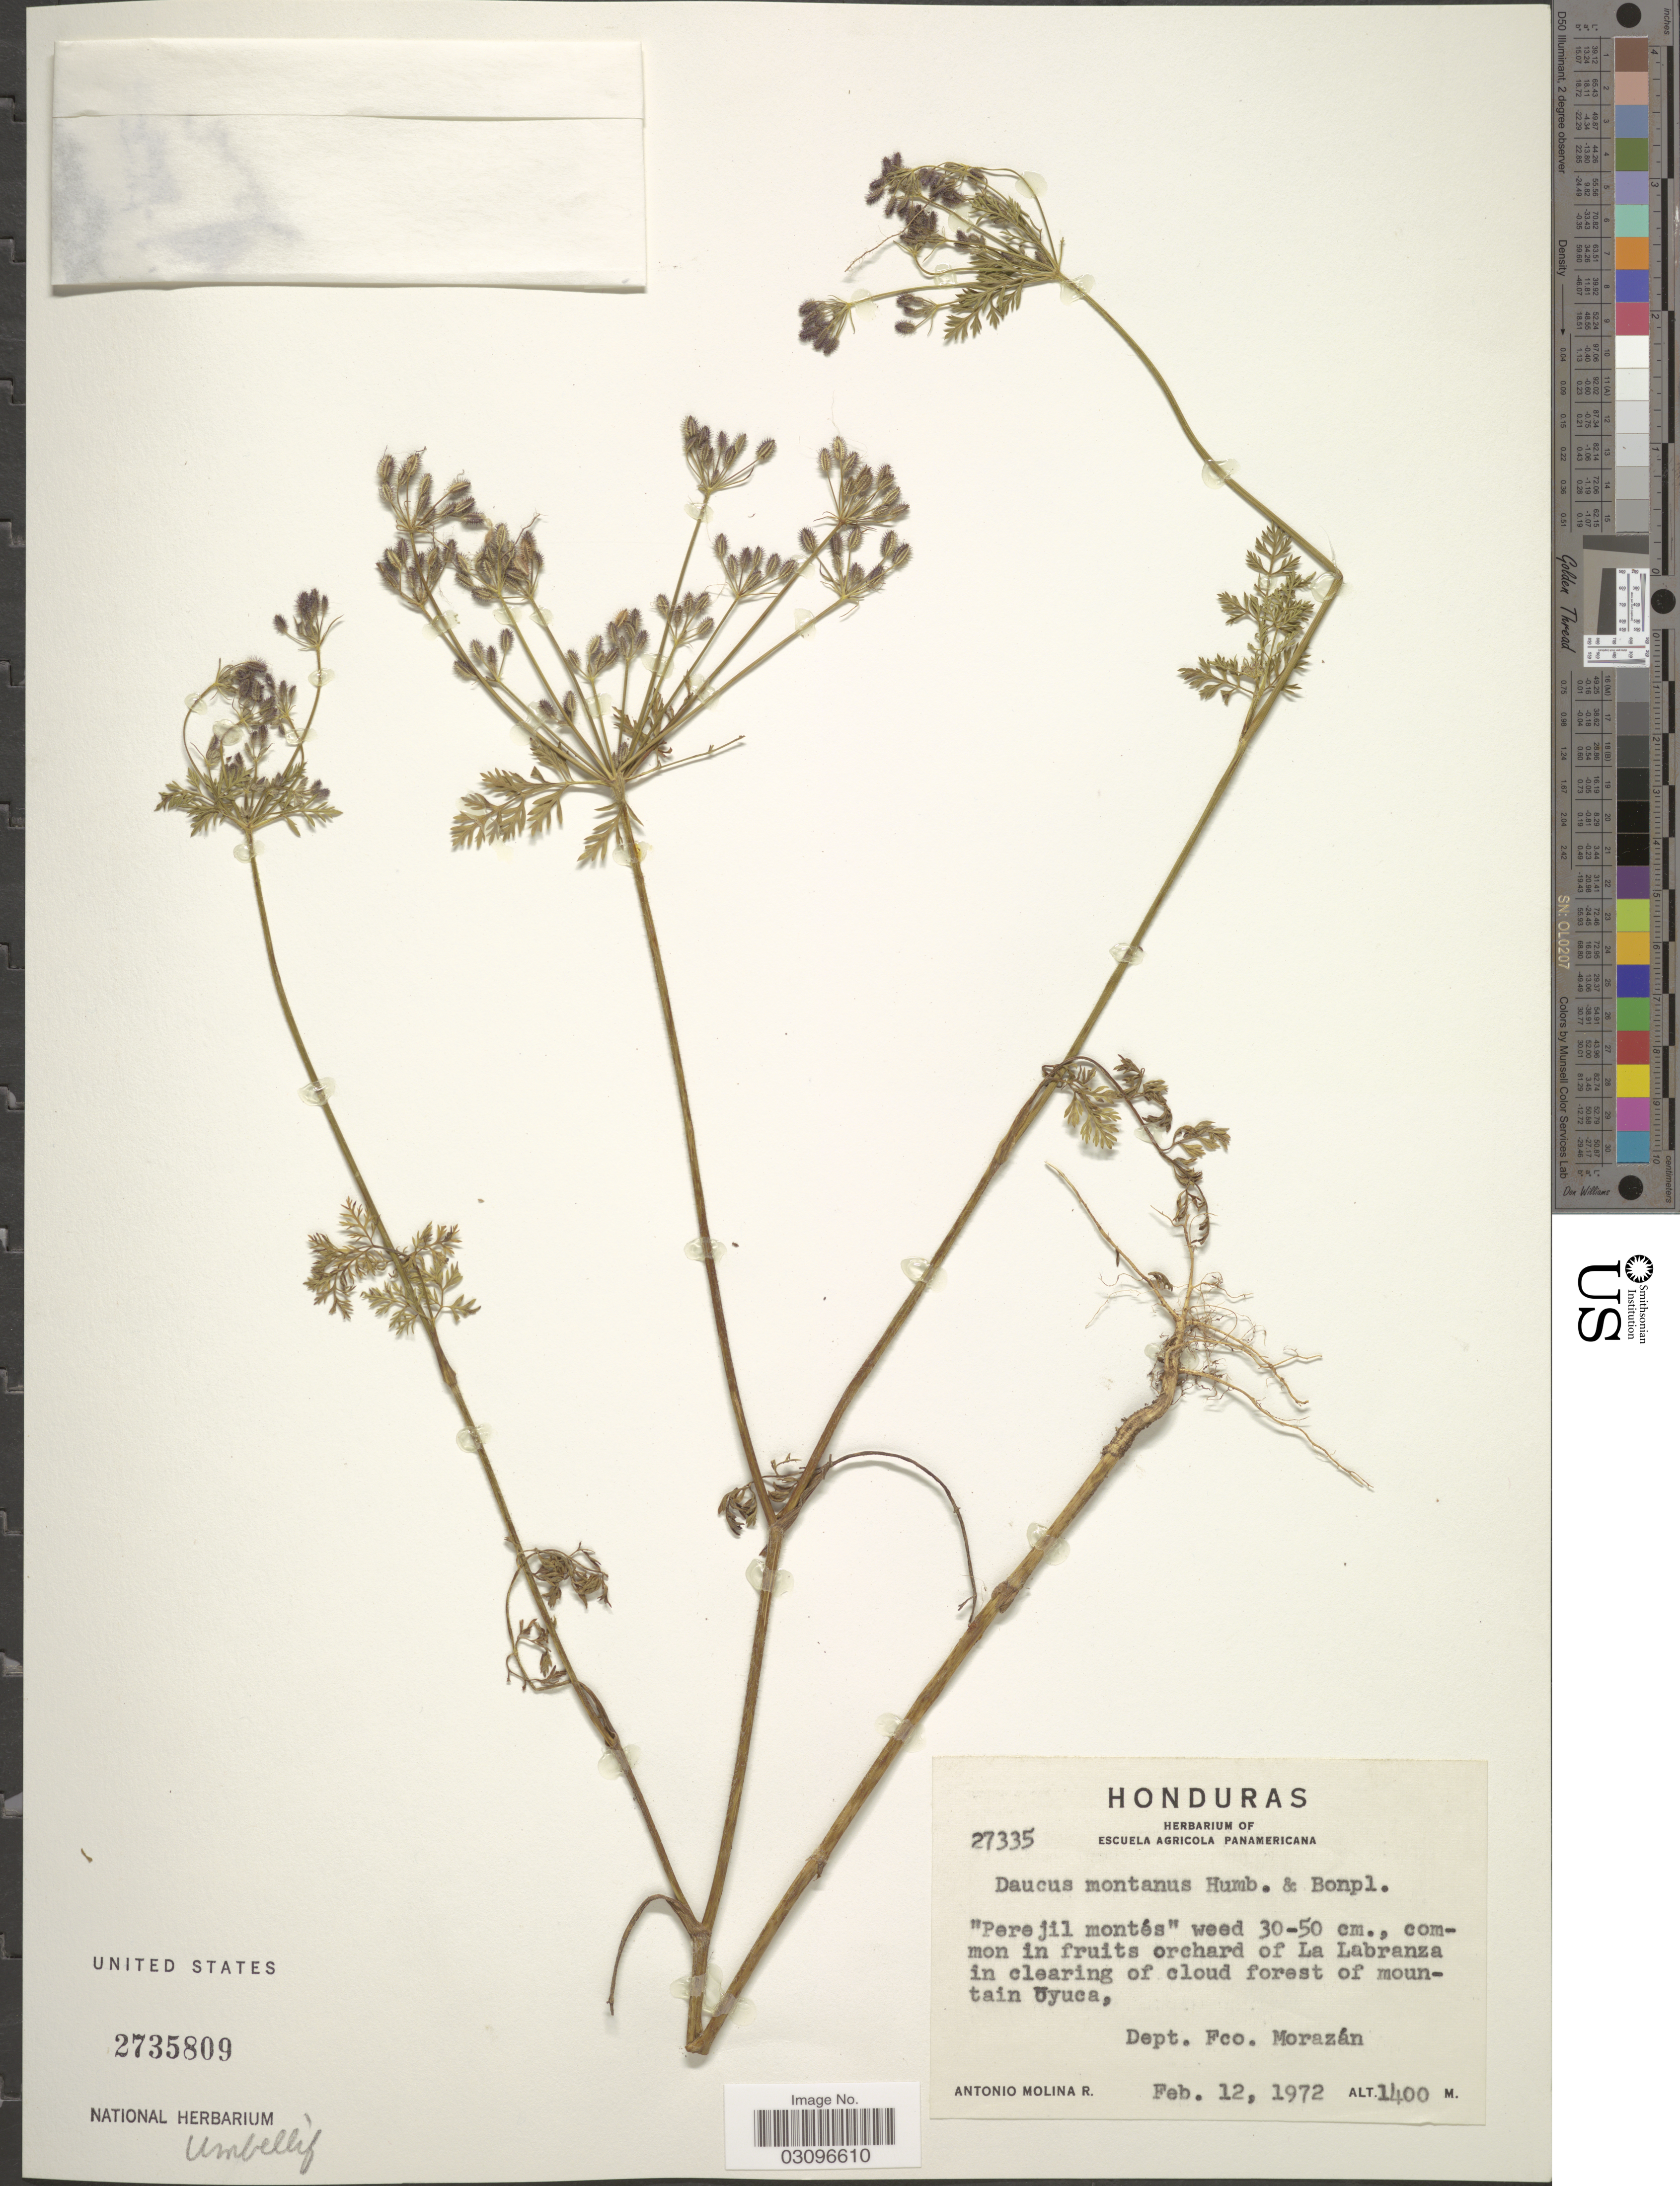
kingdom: Plantae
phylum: Tracheophyta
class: Magnoliopsida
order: Apiales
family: Apiaceae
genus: Daucus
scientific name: Daucus montanus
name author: Humb. & Bonpl. ex Spreng.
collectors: A. Molina R.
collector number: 27335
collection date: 1972-02-12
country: Honduras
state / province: Fco. Morazán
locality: Common in fruits orchard of La Labranza in clearing of cloud forest of mountain Öyuca, Dept. Fco. Morazán.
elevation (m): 1400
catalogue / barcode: US 2735809